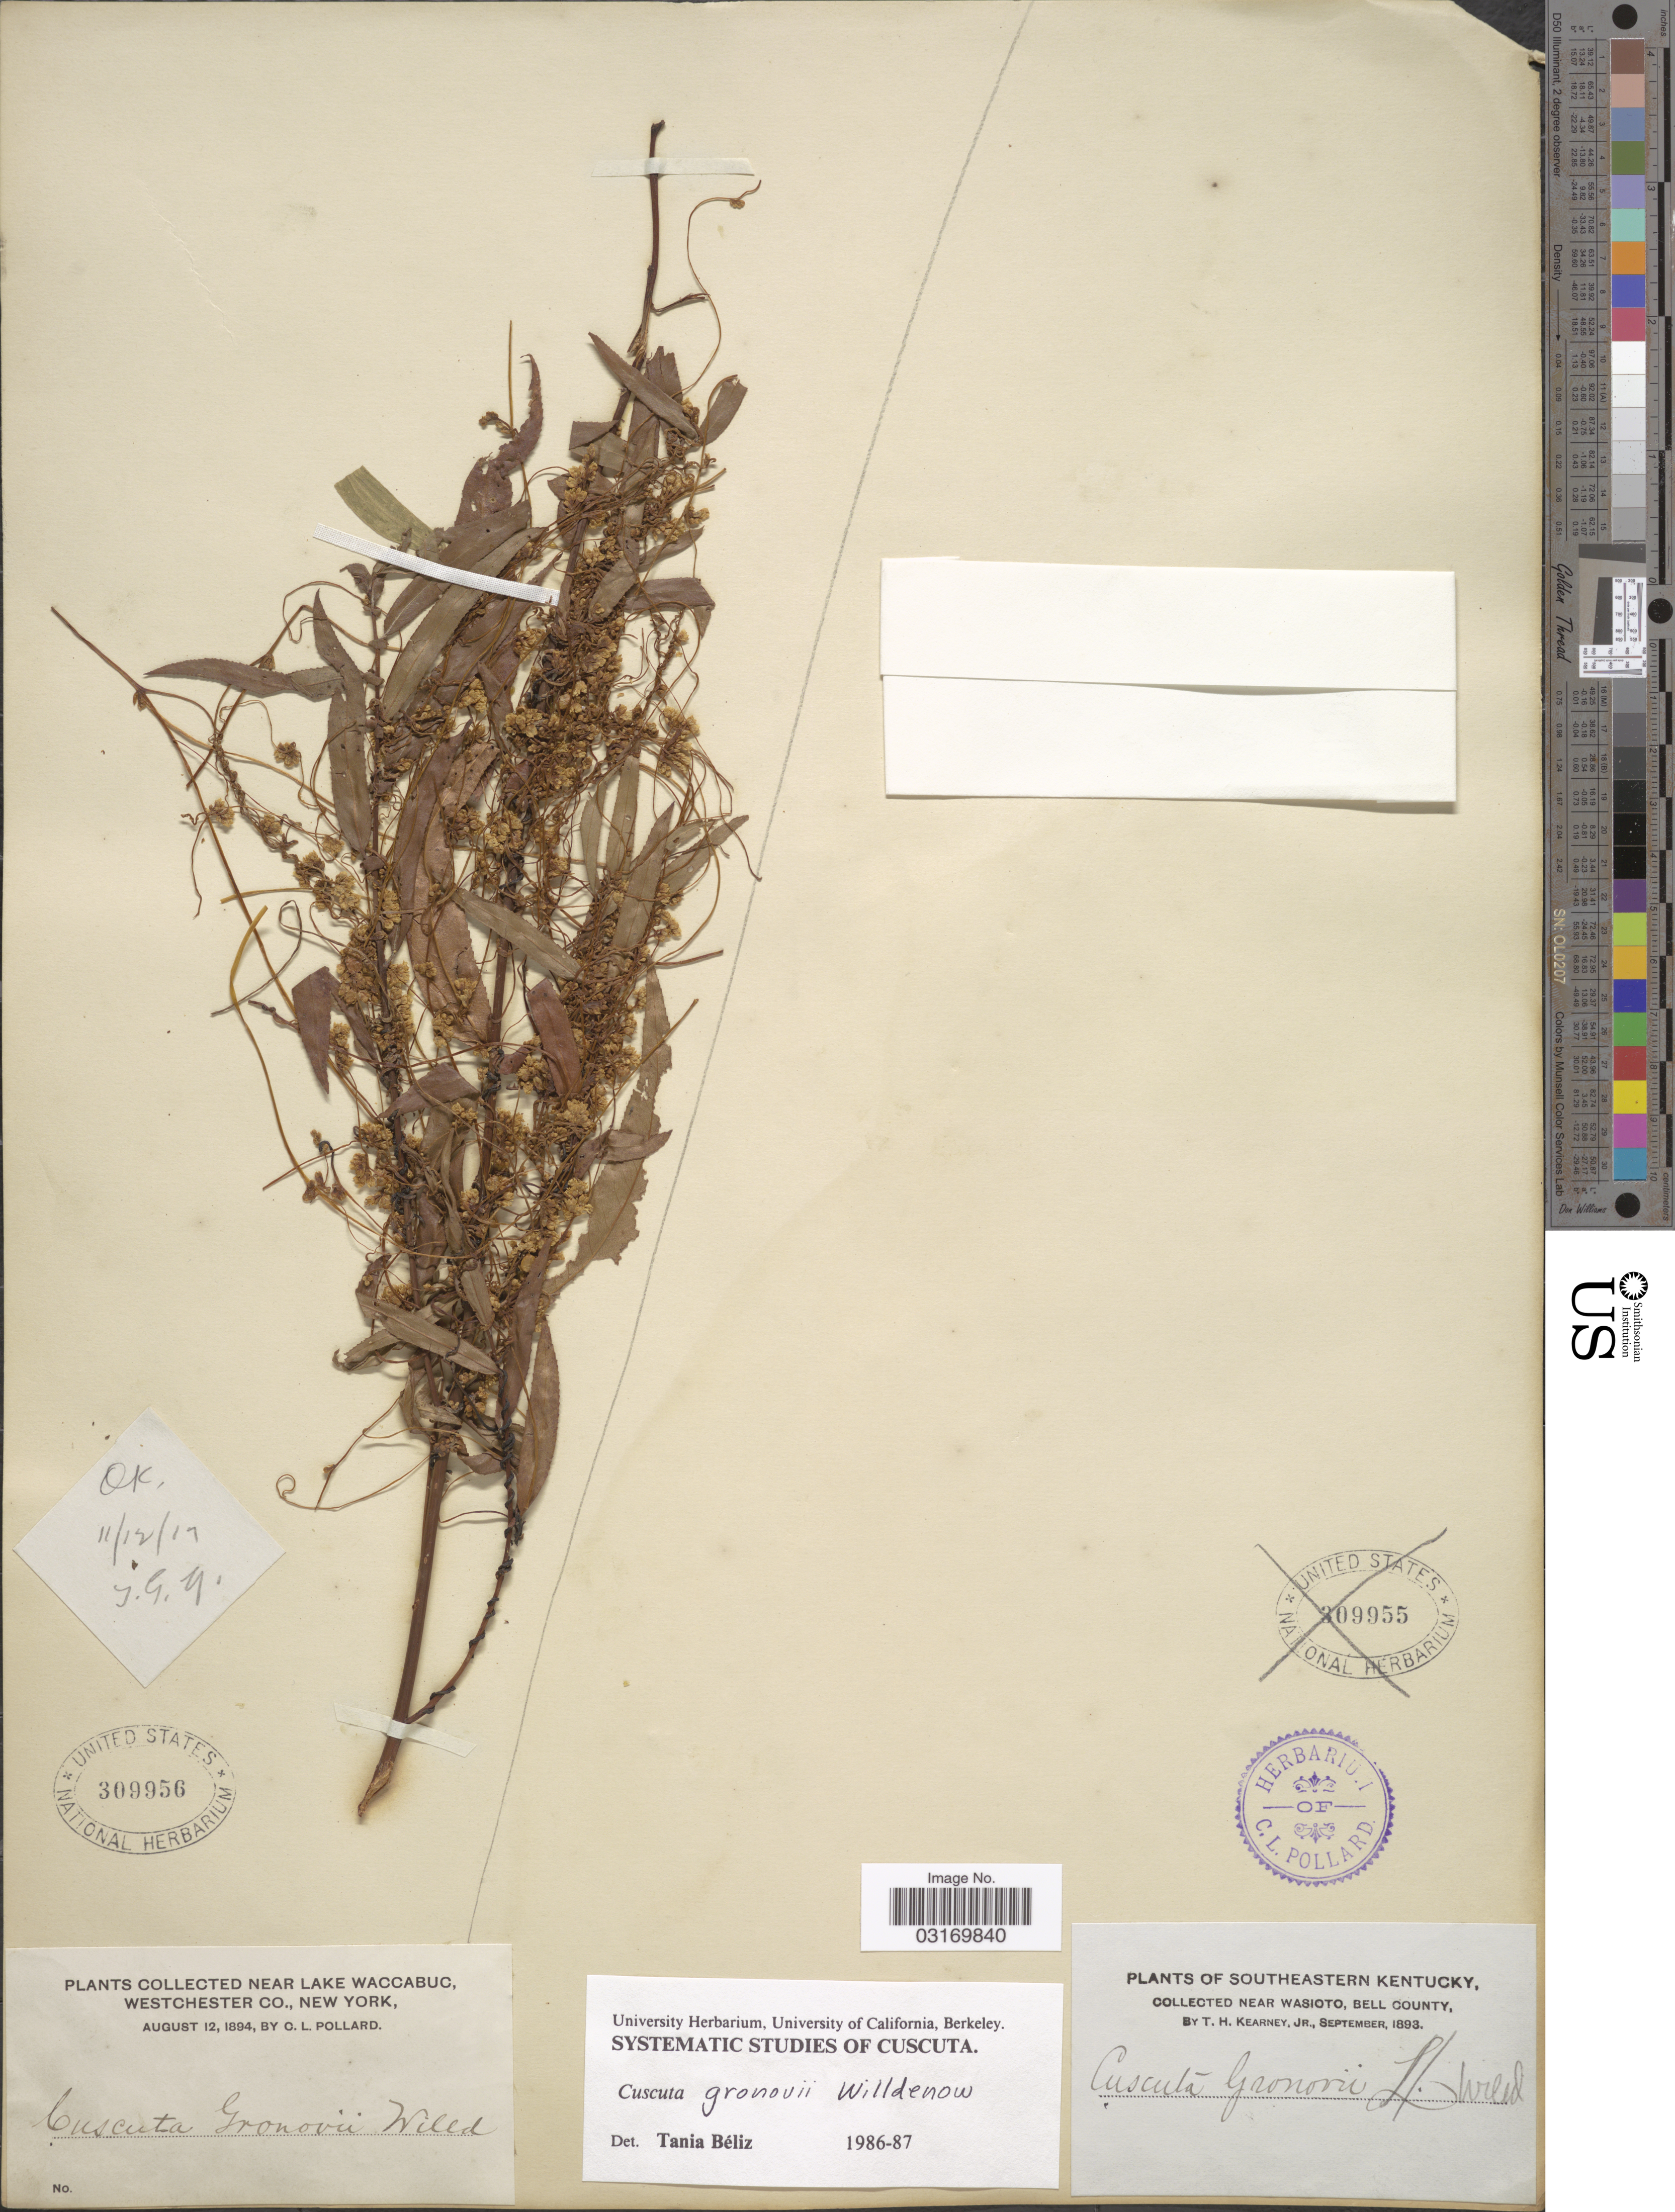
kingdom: Plantae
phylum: Tracheophyta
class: Magnoliopsida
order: Solanales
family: Convolvulaceae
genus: Cuscuta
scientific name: Cuscuta gronovii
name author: Willd. ex Schult.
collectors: C. L. Pollard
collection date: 1894-08-12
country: United States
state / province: New York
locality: Near Lake Waccabuc, Westchester Co.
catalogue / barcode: US 309956